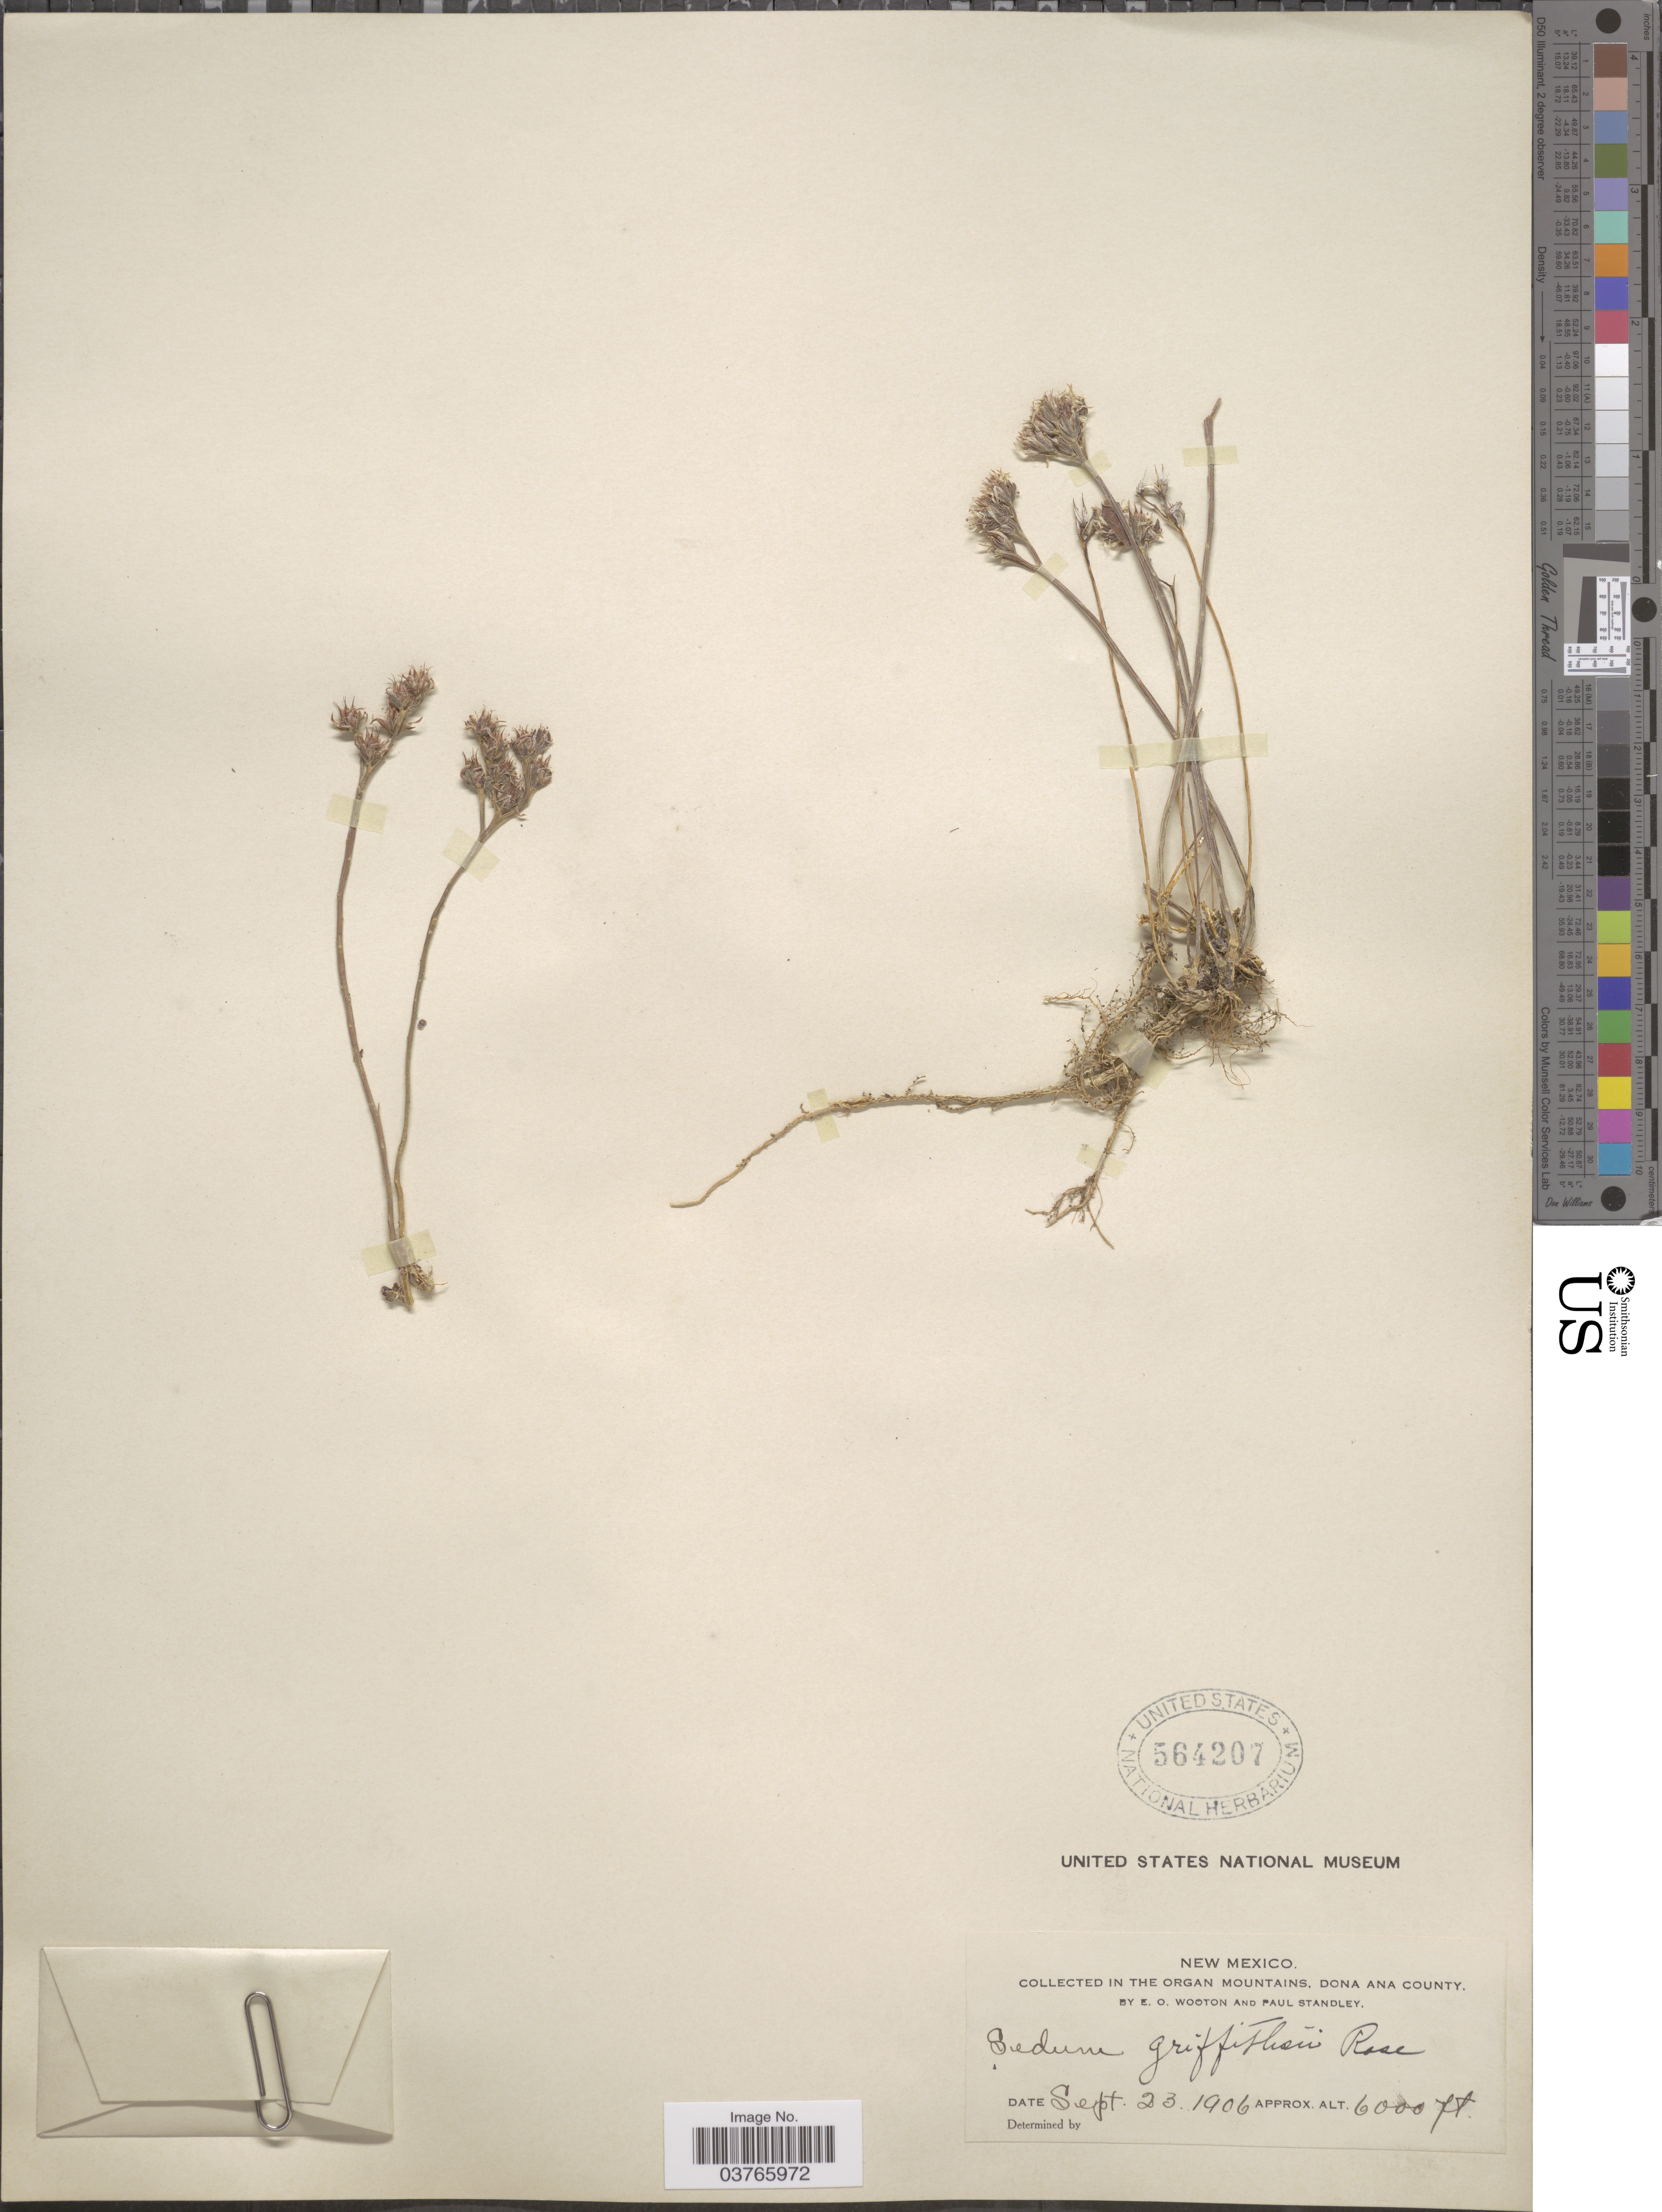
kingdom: Plantae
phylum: Tracheophyta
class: Magnoliopsida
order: Saxifragales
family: Crassulaceae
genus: Sedum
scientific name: Sedum griffithsii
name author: Rose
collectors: E. O. Wooton & P. C. Standley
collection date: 1906-09-23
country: United States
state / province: New Mexico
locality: The Organ Mountains, Dona Ana County.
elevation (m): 1829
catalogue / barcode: US 564207